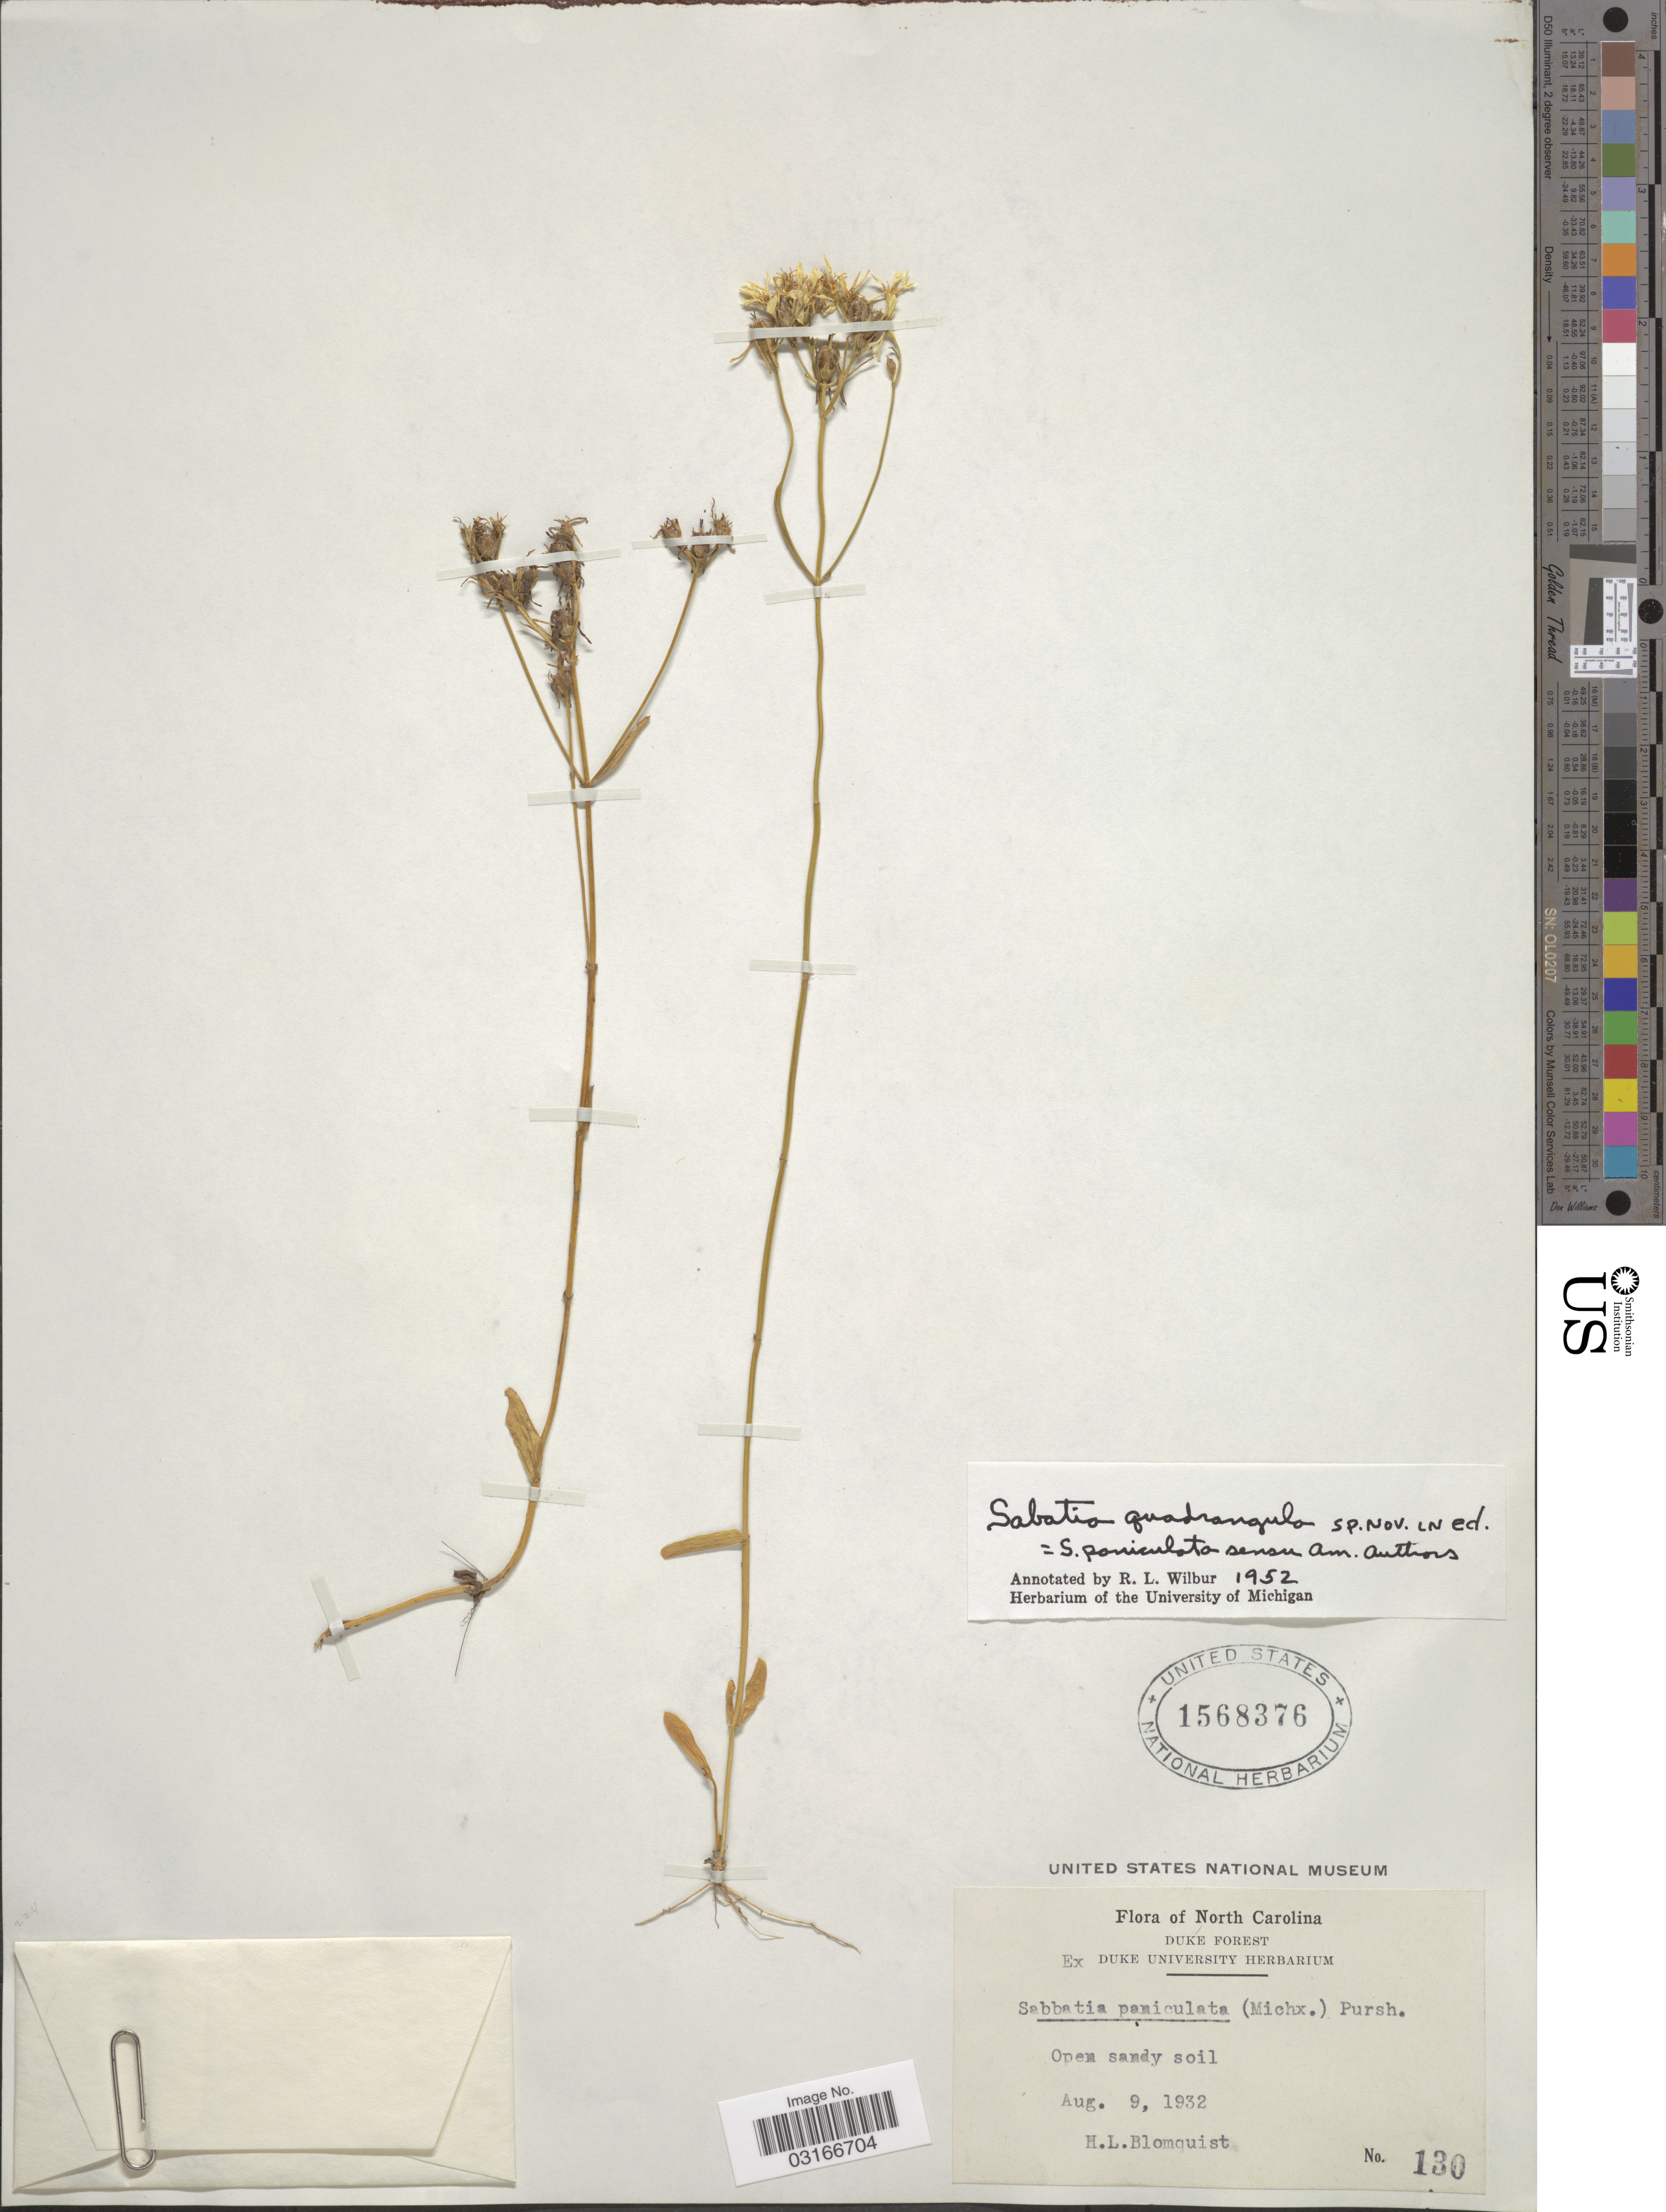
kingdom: Plantae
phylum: Tracheophyta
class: Magnoliopsida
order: Gentianales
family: Gentianaceae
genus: Sabatia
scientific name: Sabatia quadrangula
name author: Wilbur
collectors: H. Blomquist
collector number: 130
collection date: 1932-08-09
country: United States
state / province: North Carolina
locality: Duke Forest.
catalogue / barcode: US 1568376